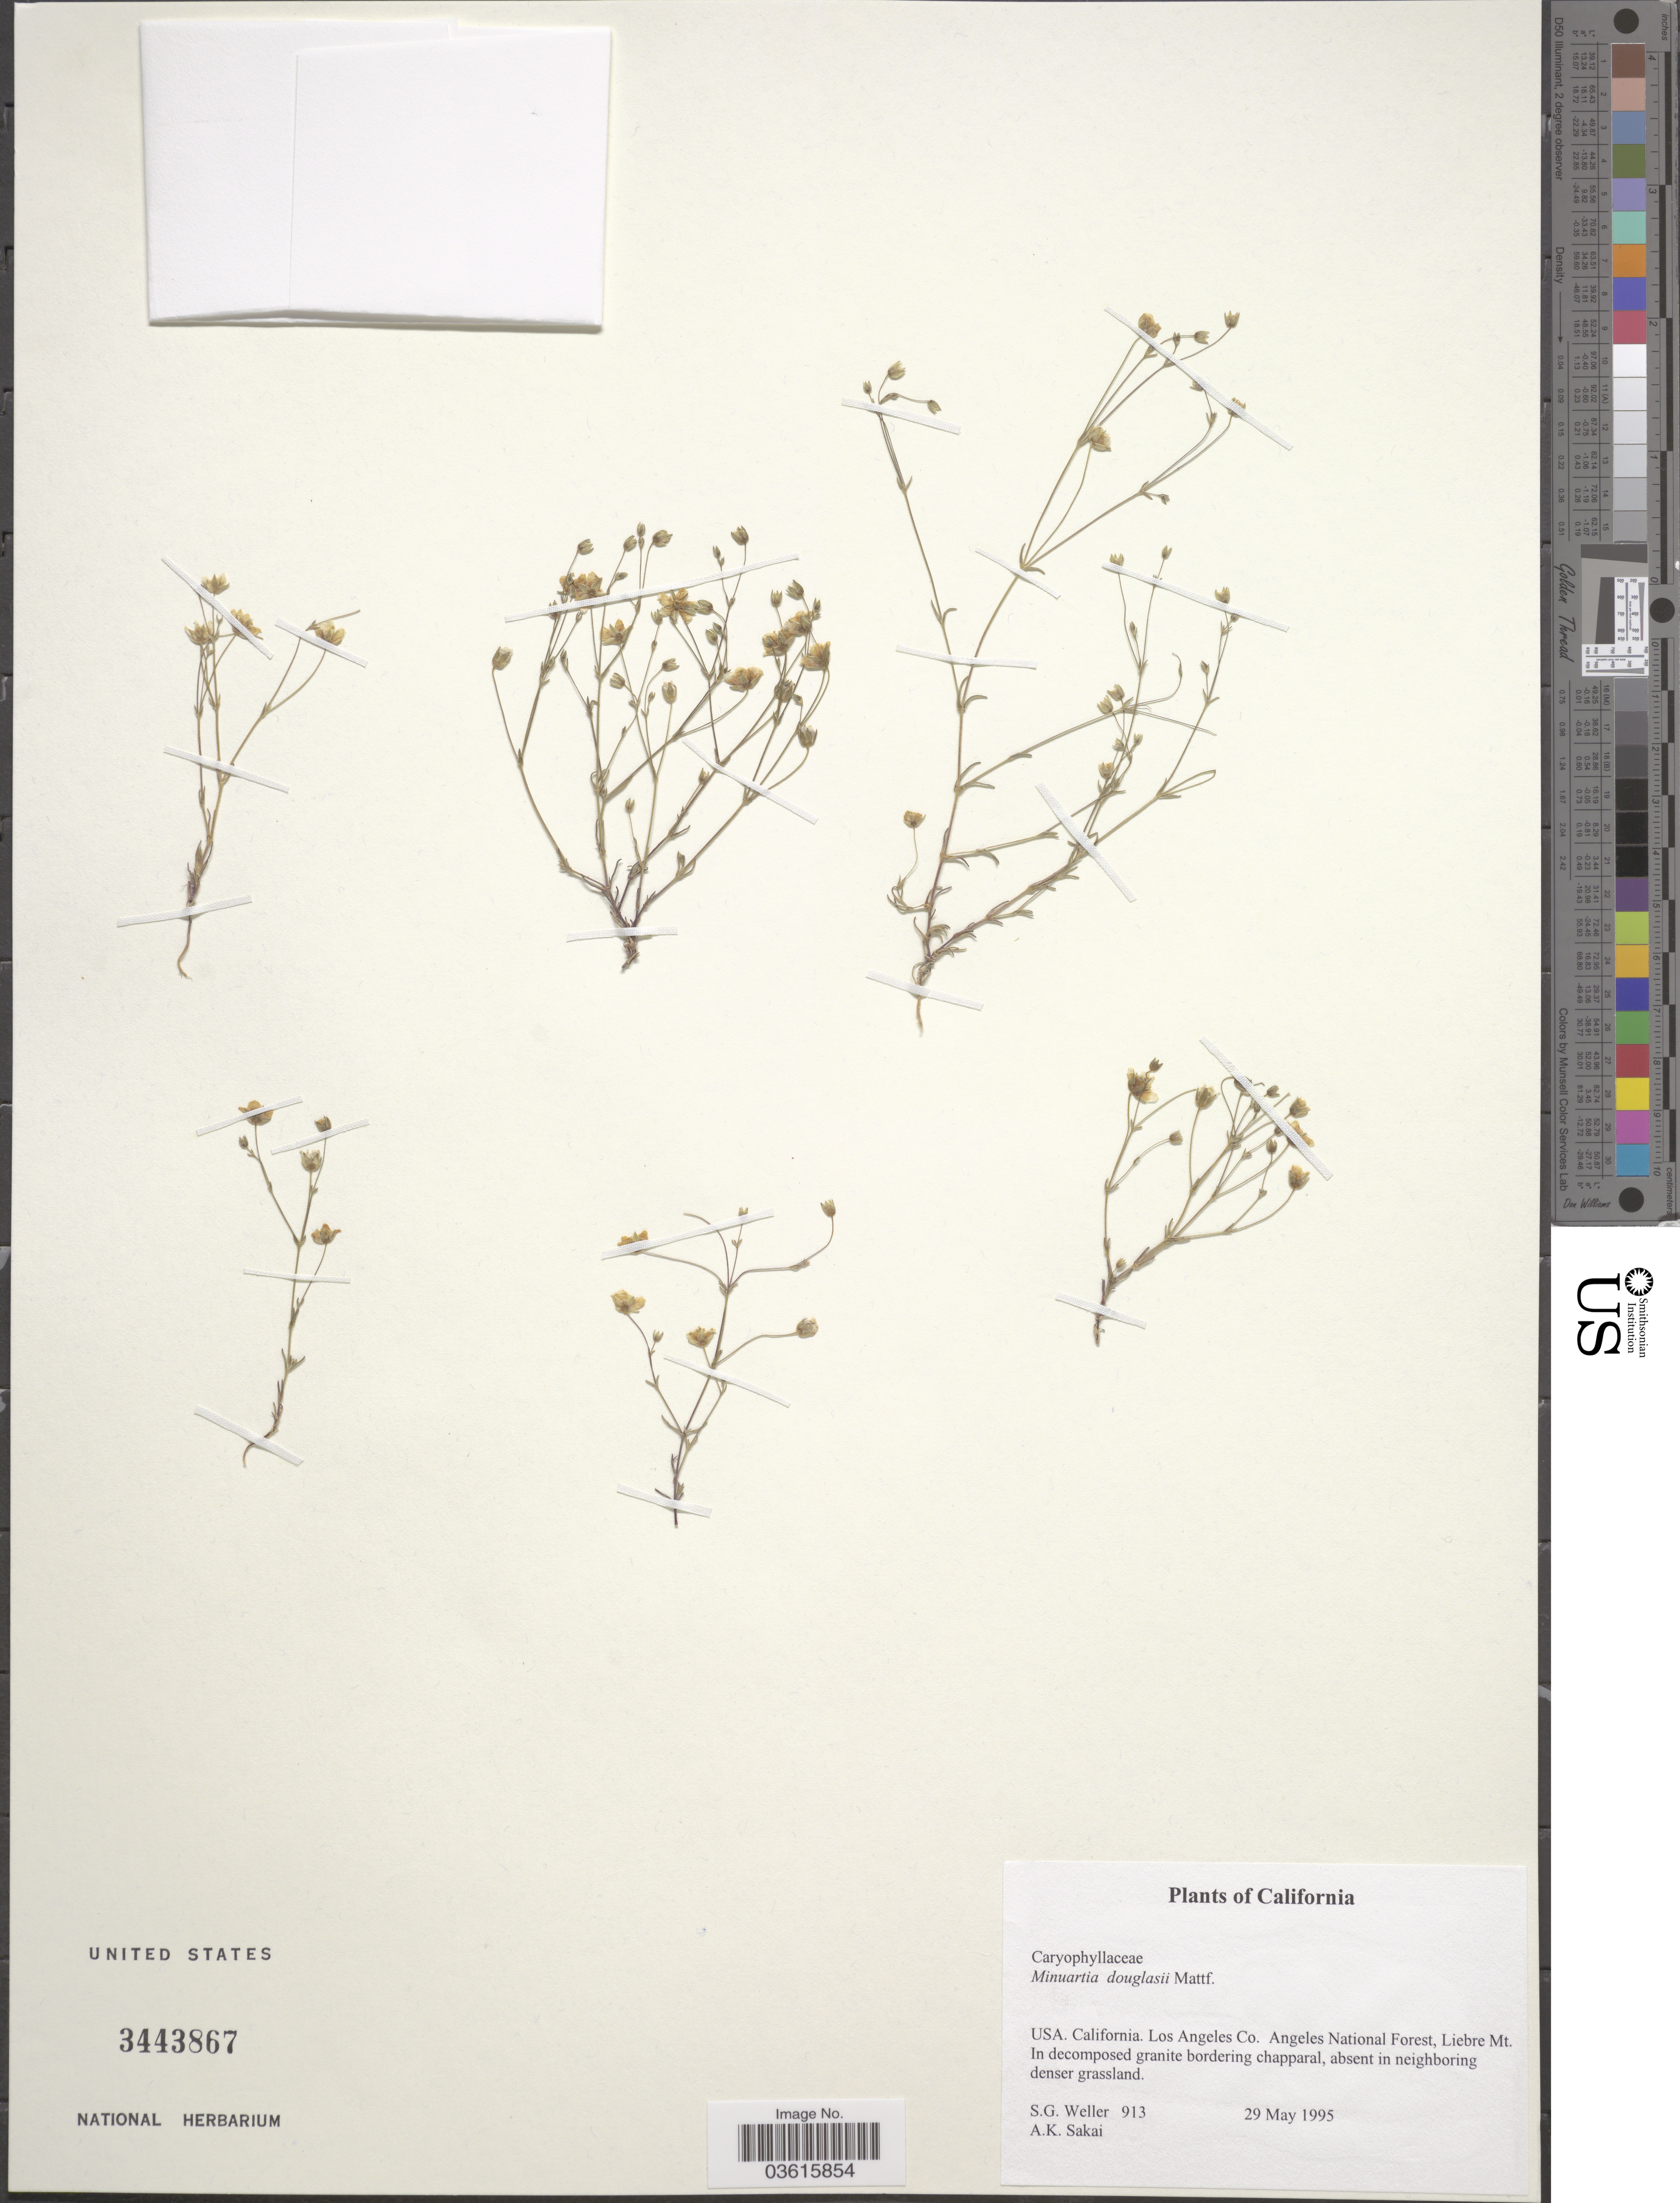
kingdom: Plantae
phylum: Tracheophyta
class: Magnoliopsida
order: Caryophyllales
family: Caryophyllaceae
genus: Minuartia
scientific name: Minuartia douglasii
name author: Mattf.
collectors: S. G. Weller & A. Sakai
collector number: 913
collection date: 1995-05-29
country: United States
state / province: California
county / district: Los Angeles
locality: Los Angeles Co. Angeles National Forest, Liebre Mt.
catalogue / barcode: US 3443867